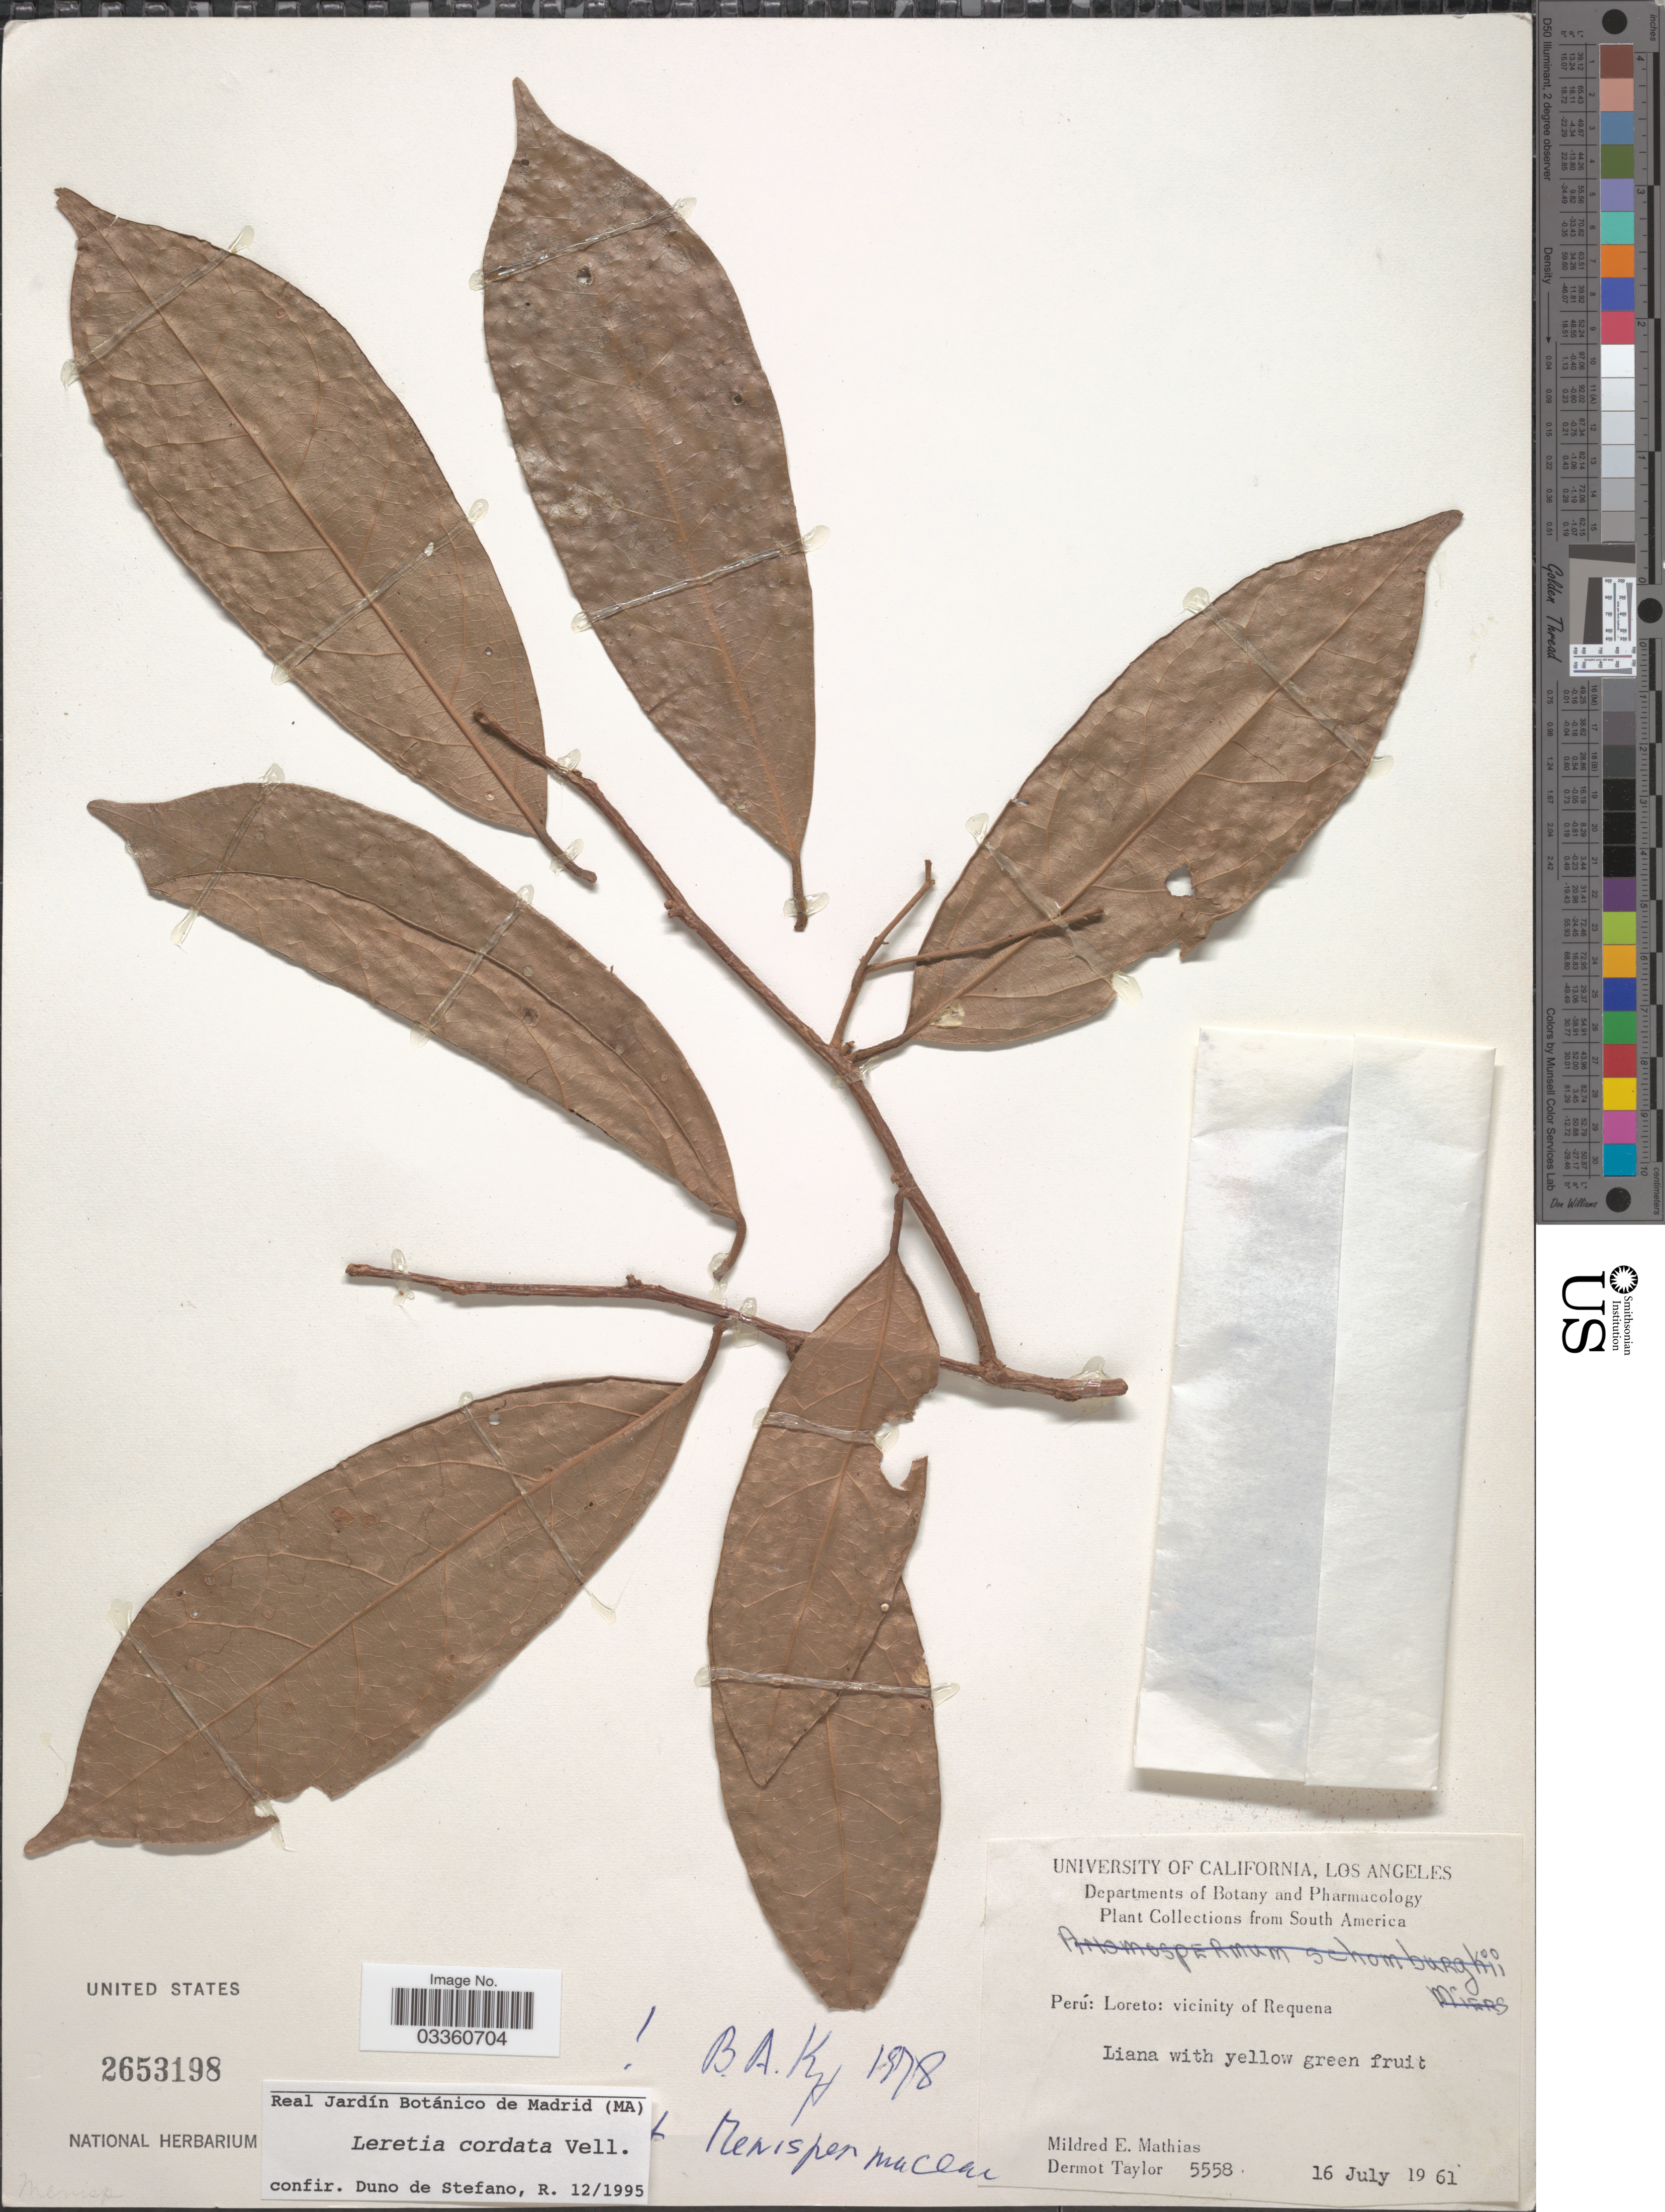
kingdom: Plantae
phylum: Tracheophyta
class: Magnoliopsida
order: Icacinales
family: Icacinaceae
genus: Leretia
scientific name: Leretia cordata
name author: Vell.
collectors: M. E. Mathias & D. Taylor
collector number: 5558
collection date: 1961-07-16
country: Peru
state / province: Loreto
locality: Vicinity of Requena.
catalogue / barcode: US 2653198